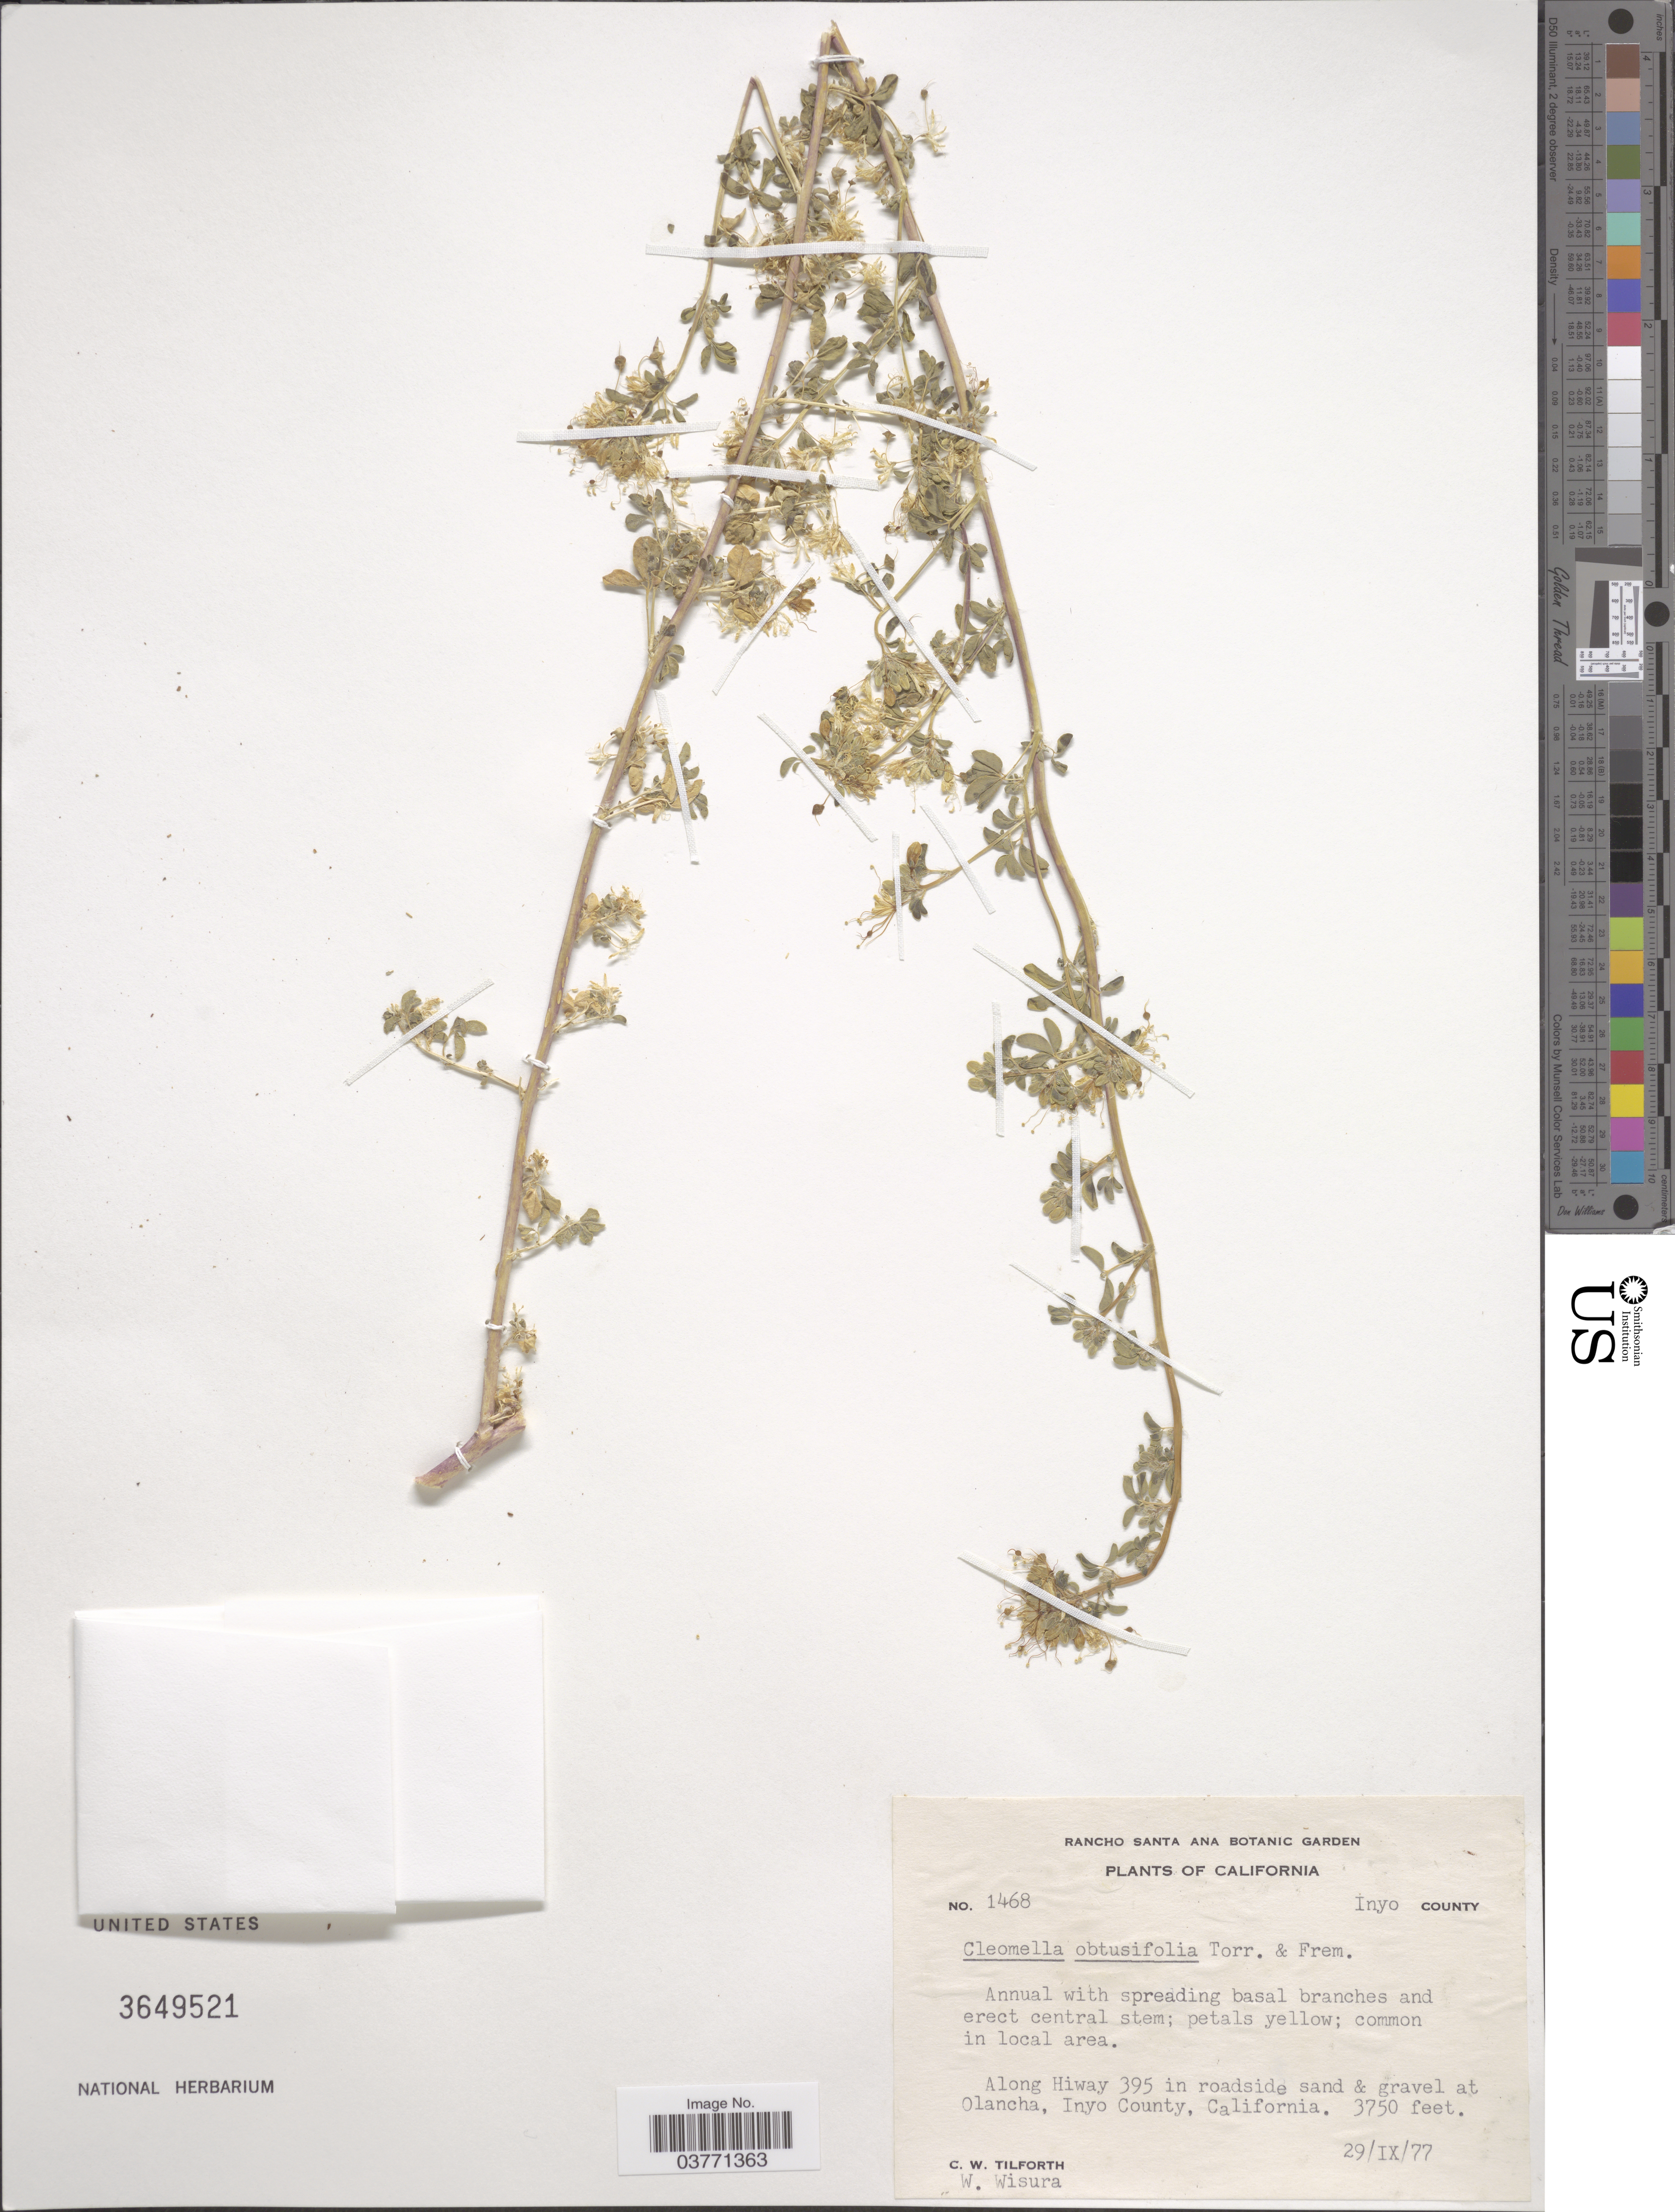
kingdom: Plantae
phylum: Tracheophyta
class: Magnoliopsida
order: Brassicales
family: Cleomaceae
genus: Cleomella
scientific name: Cleomella obtusifolia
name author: Torr. & Frém.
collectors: C. Tilforth & W. Wisura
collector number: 1468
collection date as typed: Transcribed d/m/y: 29/9/77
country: United States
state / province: California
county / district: Inyo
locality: Inyo County. Along Hiway 395 in roadside sand & gravel at Olancha.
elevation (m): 1143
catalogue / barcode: US 3649521